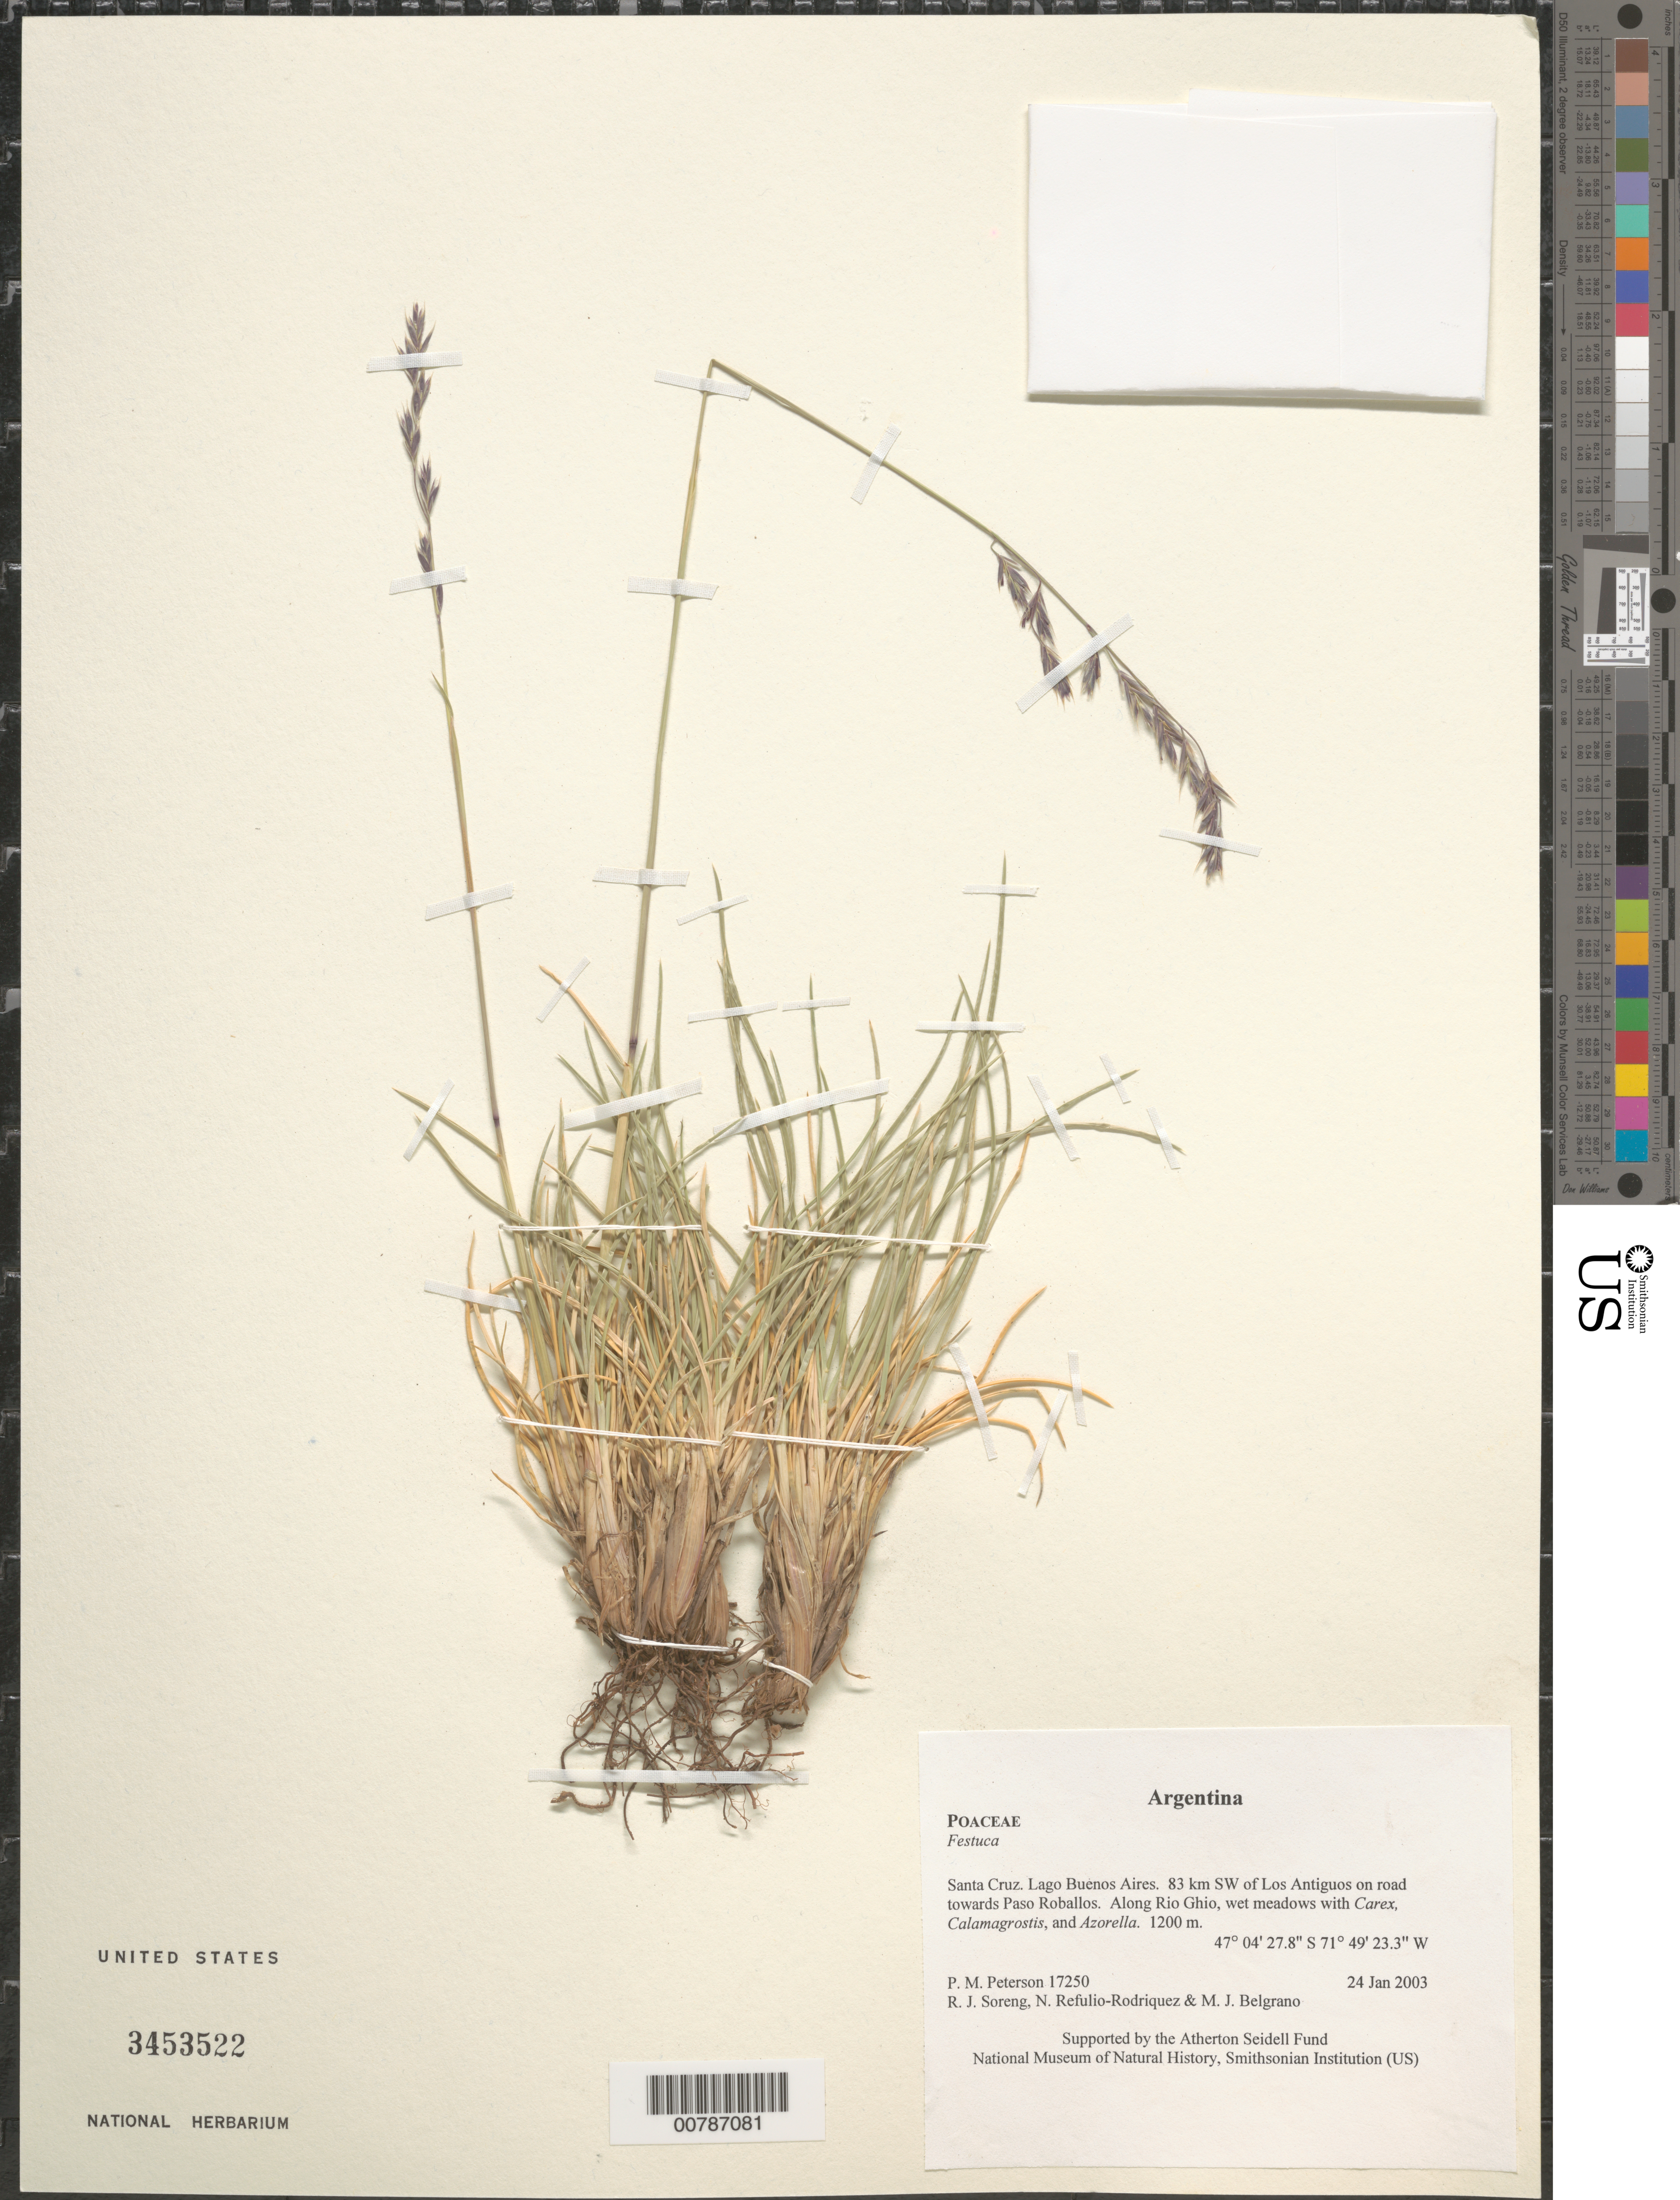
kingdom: Plantae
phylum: Tracheophyta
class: Liliopsida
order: Poales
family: Poaceae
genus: Festuca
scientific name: Festuca sp.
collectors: P. M. Peterson, R. J. Soreng, N. Refulio-Rodríguez & M. Belgrano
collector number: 17250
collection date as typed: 24 Jan 2003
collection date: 2003-01-24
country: Argentina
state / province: Santa Cruz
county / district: Lago Buenos Aires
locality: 83 km SW of Los Antiguos on road towards Paso Roballos. Along Rio Ghio, wet meadows with Carex, Calamagrostis, and Azorella.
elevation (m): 1200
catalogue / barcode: US 3453522